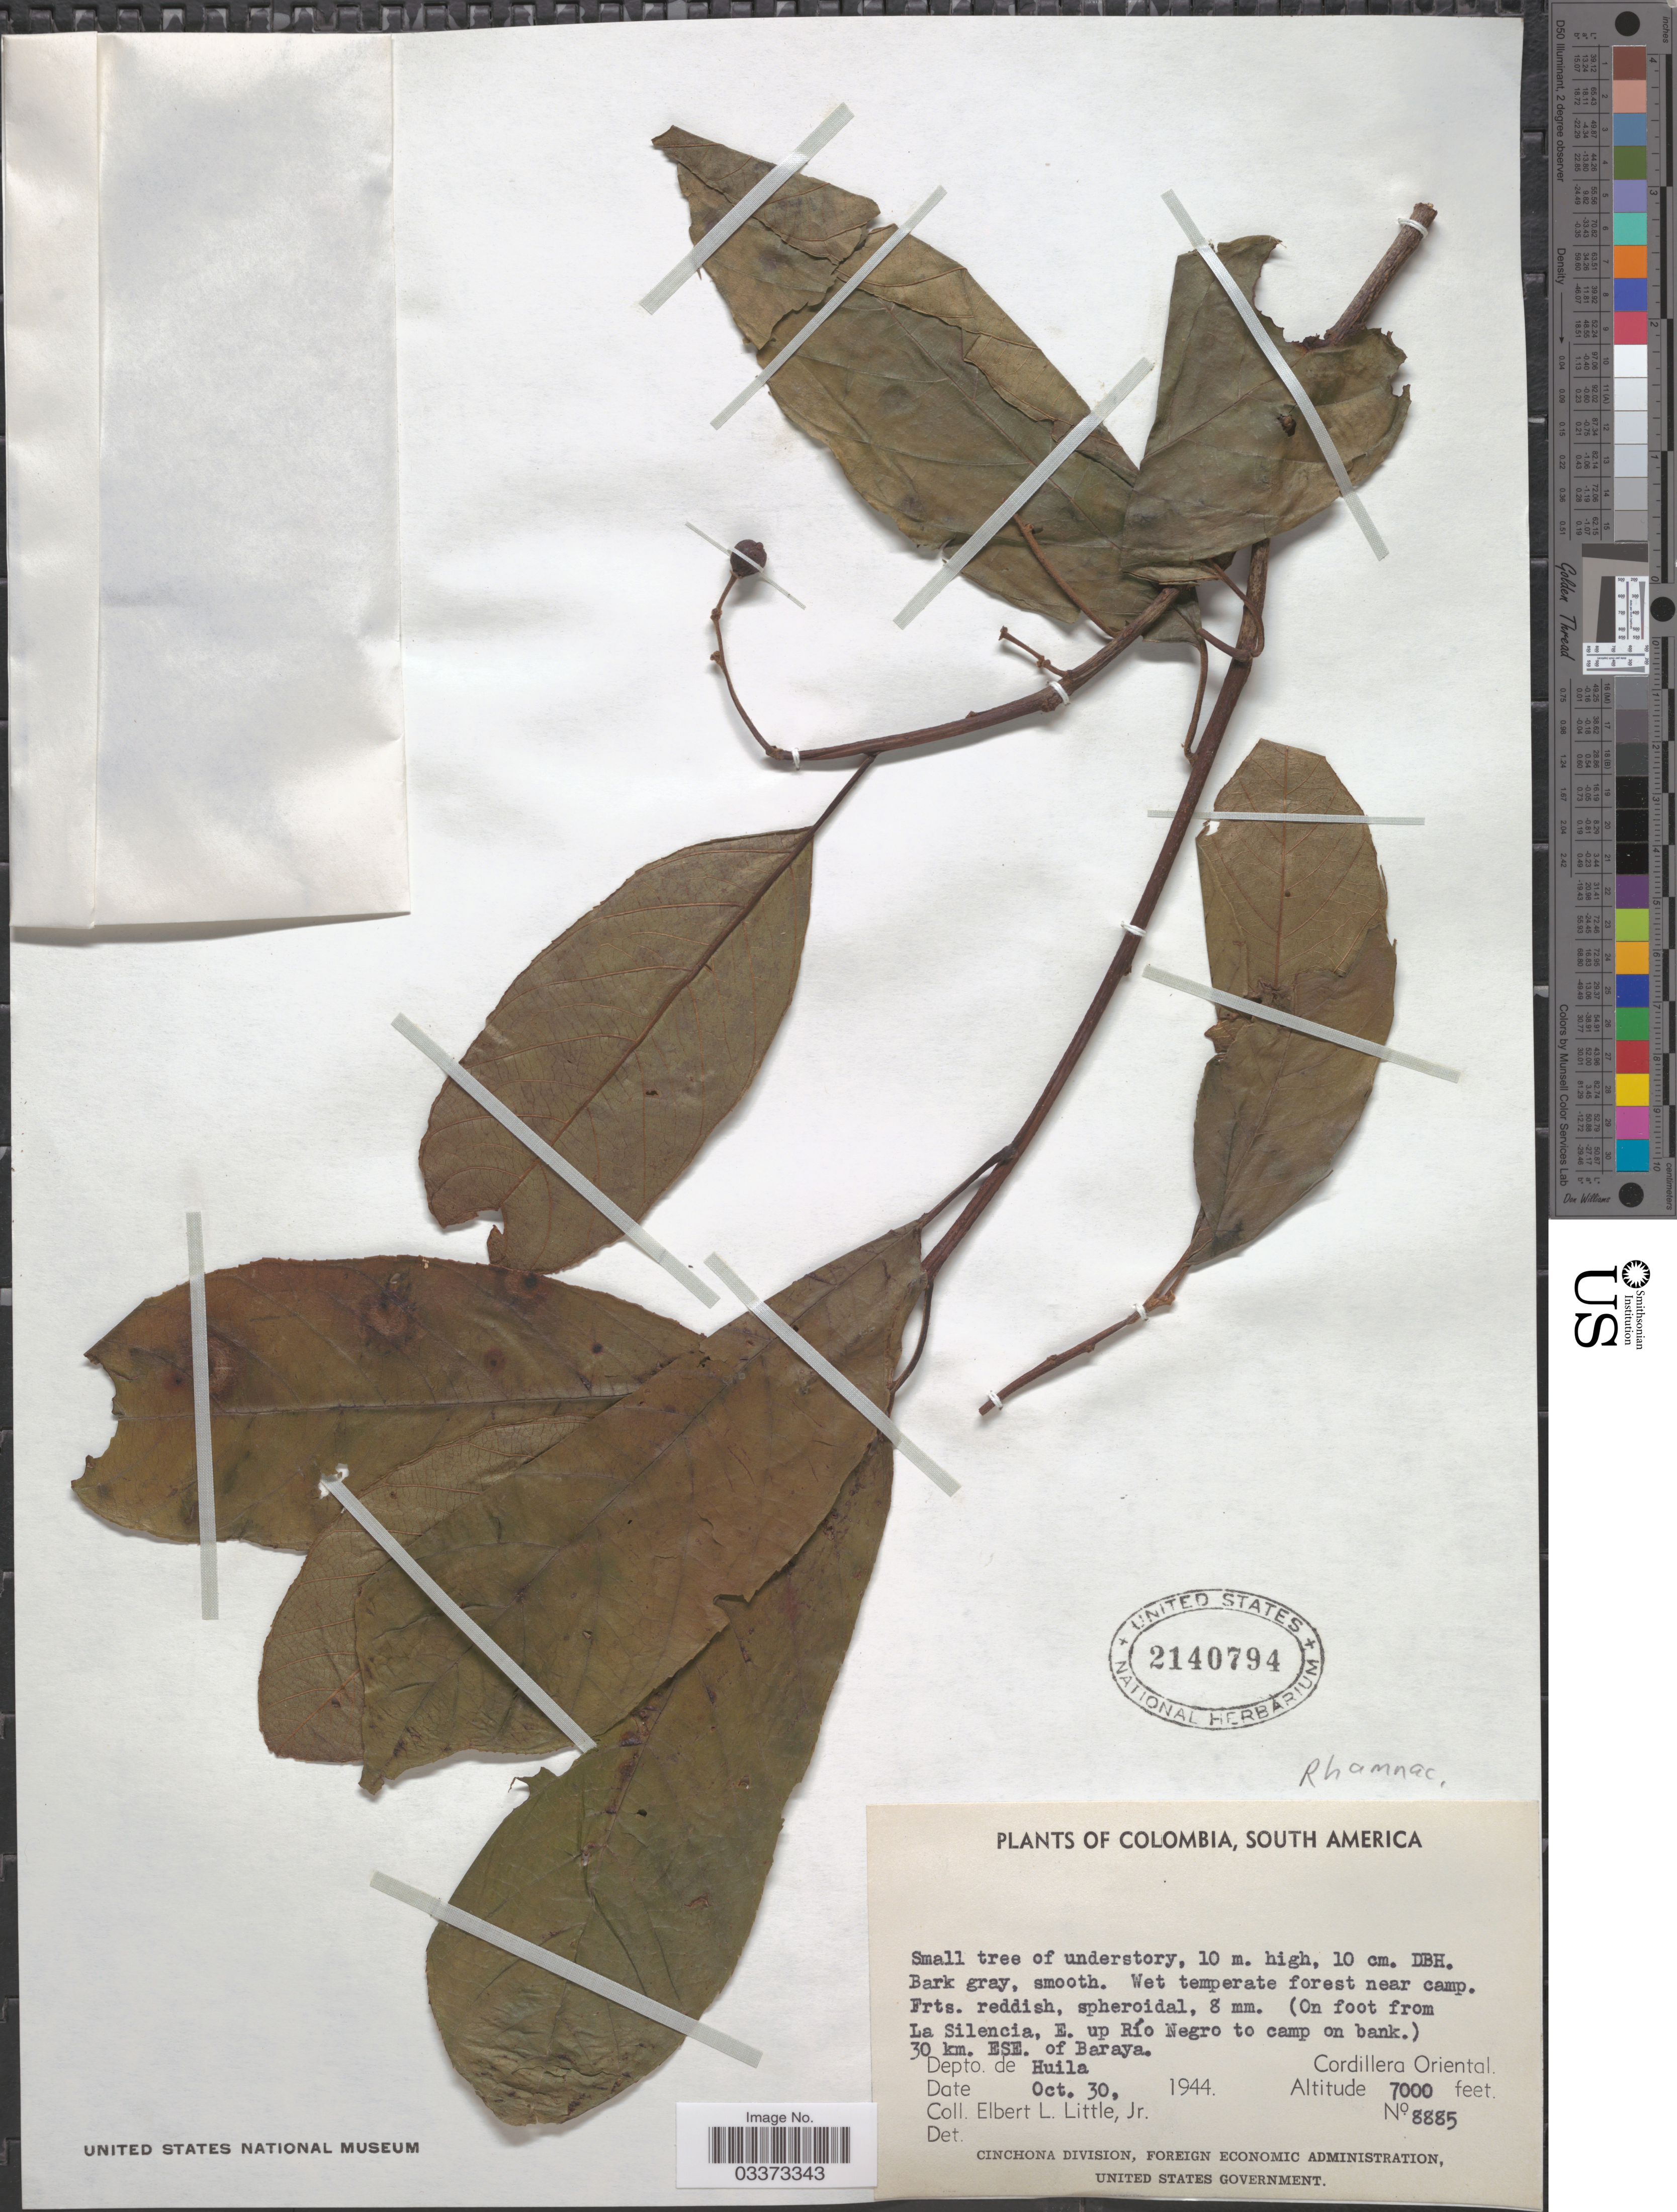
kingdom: Plantae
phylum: Tracheophyta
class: Magnoliopsida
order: Rosales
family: Rhamnaceae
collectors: E. L. Little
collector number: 8885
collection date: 1944-10-30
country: Colombia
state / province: Huila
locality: (On foot from La Silencia, E. up Río Negro to camp on bank.). 30 km. ESE. of Baraya. Depto. de Huila. Cordillera Oriental.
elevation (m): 2134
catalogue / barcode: US 2140794